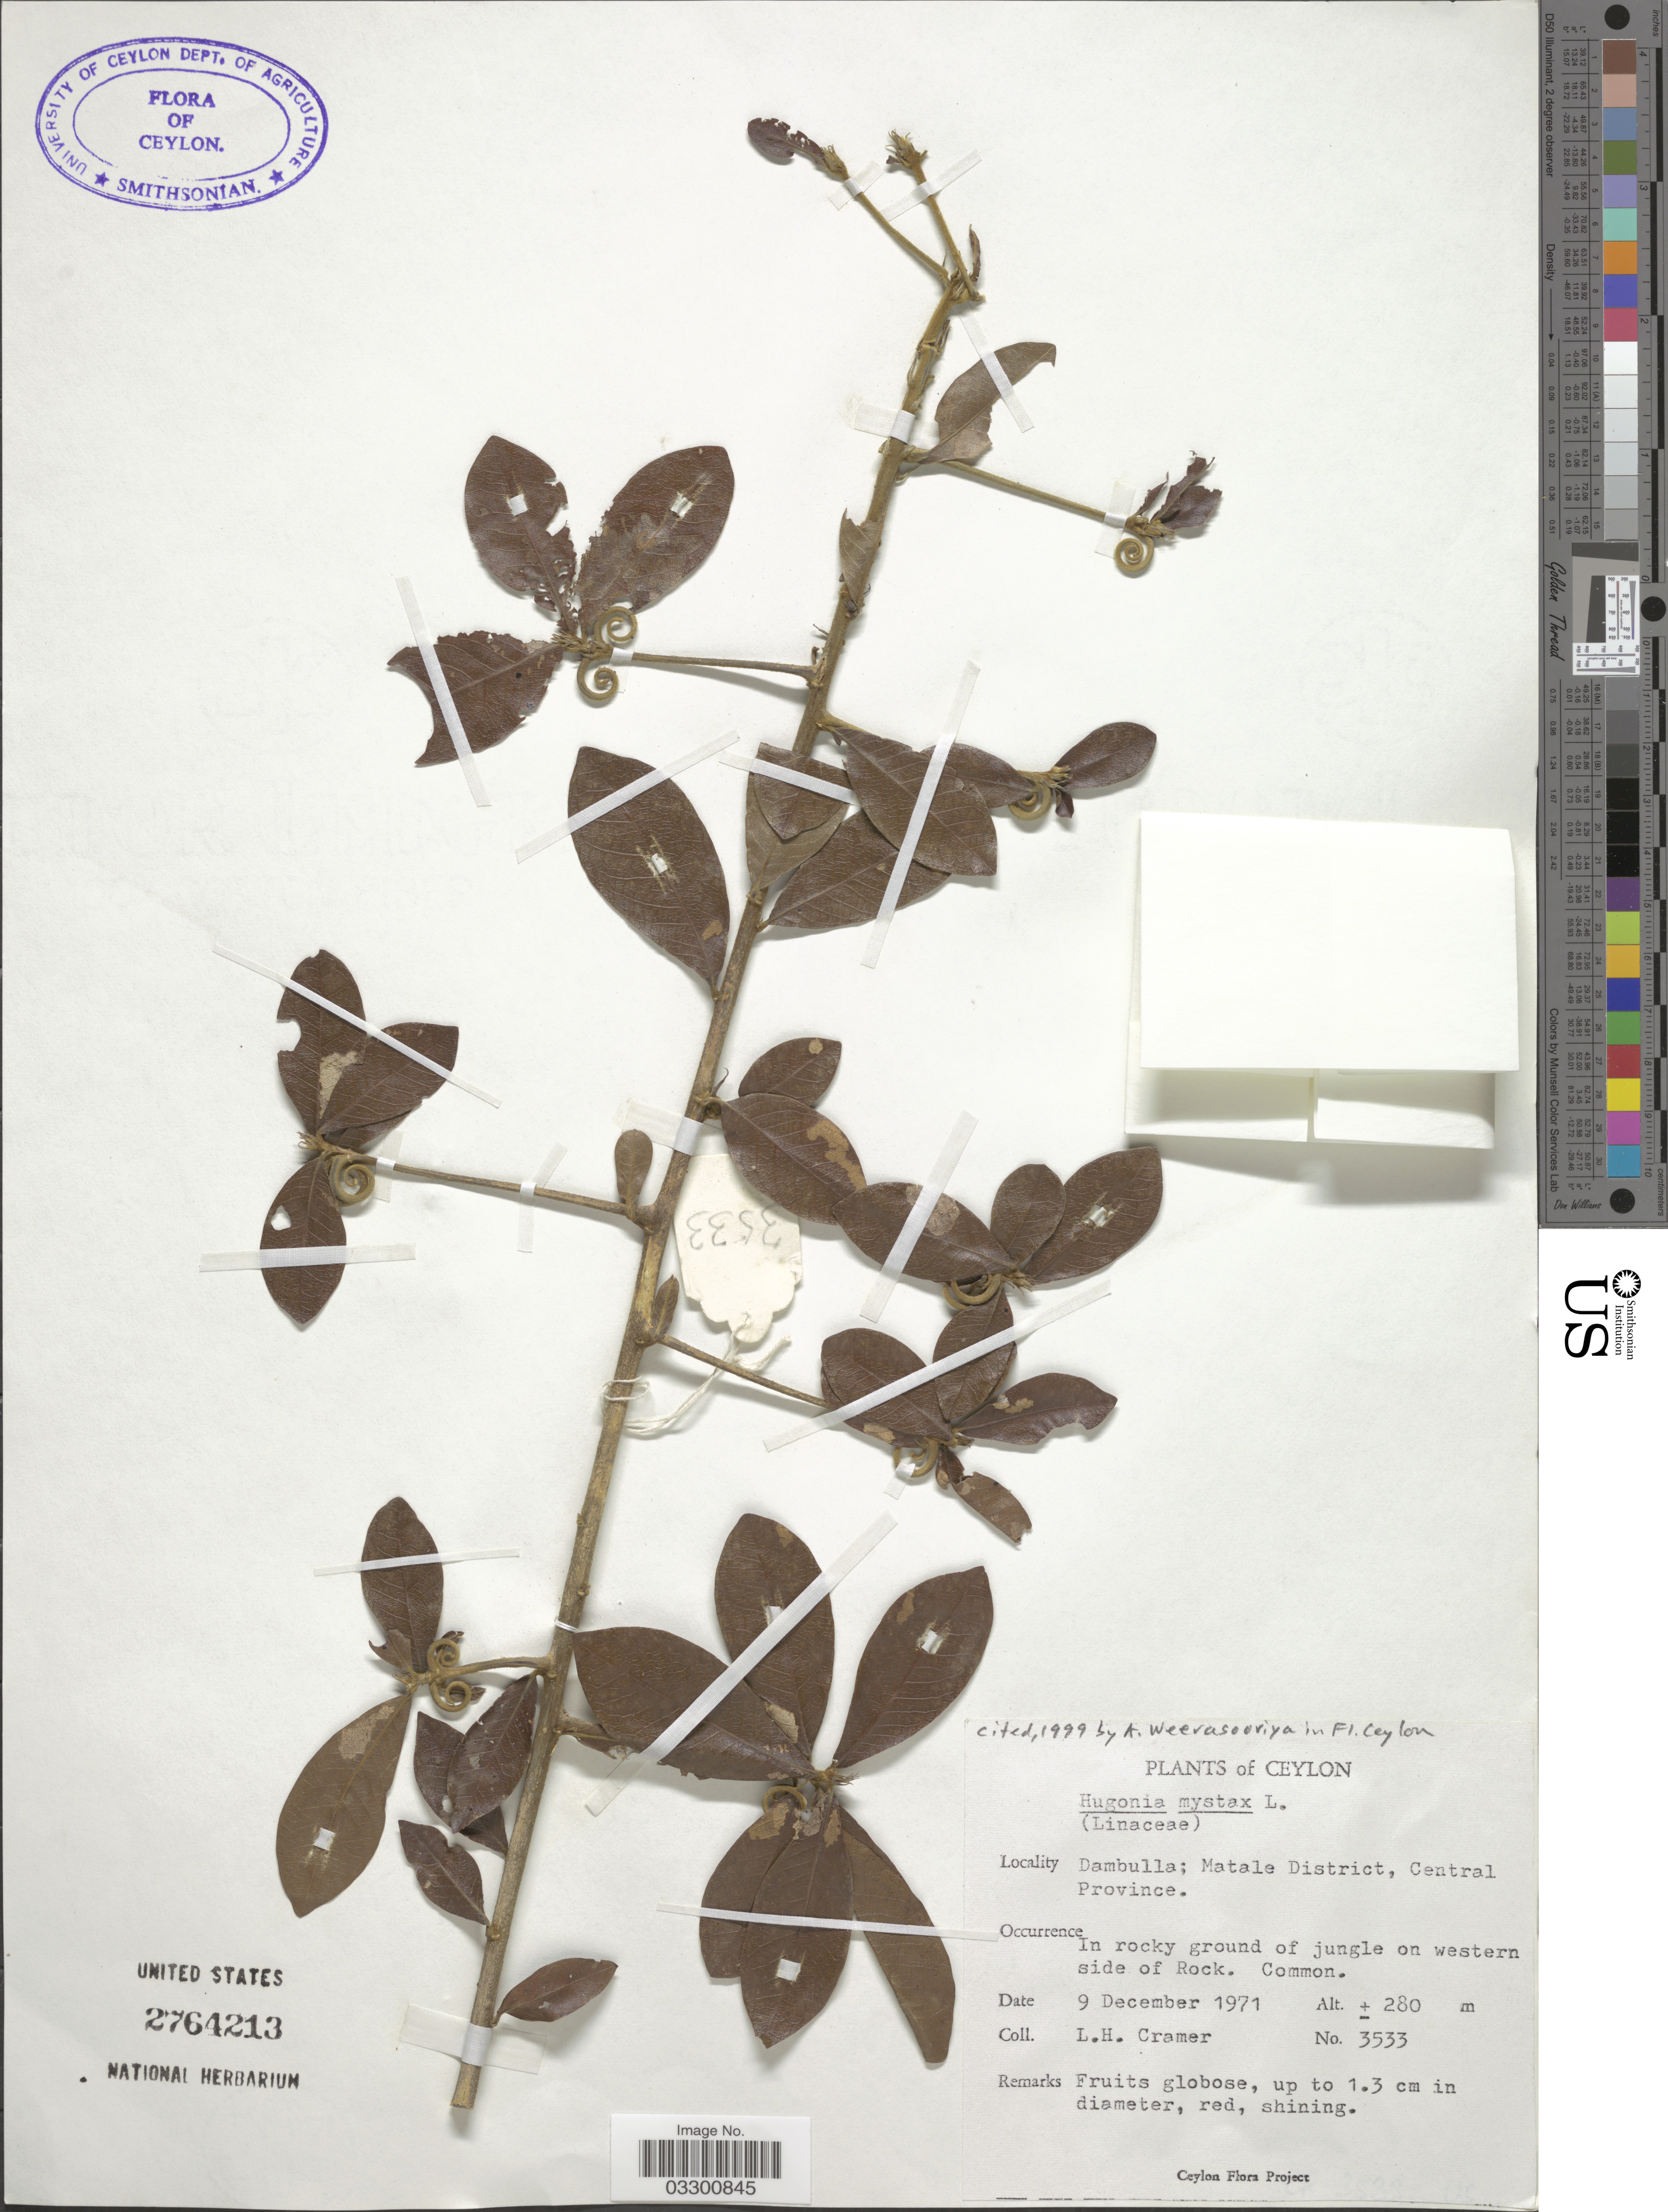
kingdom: Plantae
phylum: Tracheophyta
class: Magnoliopsida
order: Malpighiales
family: Linaceae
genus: Hugonia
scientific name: Hugonia mystax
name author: L.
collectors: L. H. Cramer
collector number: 3533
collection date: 1971-12-09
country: Sri Lanka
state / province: Central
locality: Ceylon, Dambulla; Matale District. In rocky ground of jungle on western side of Rock.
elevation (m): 280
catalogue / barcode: US 2764213